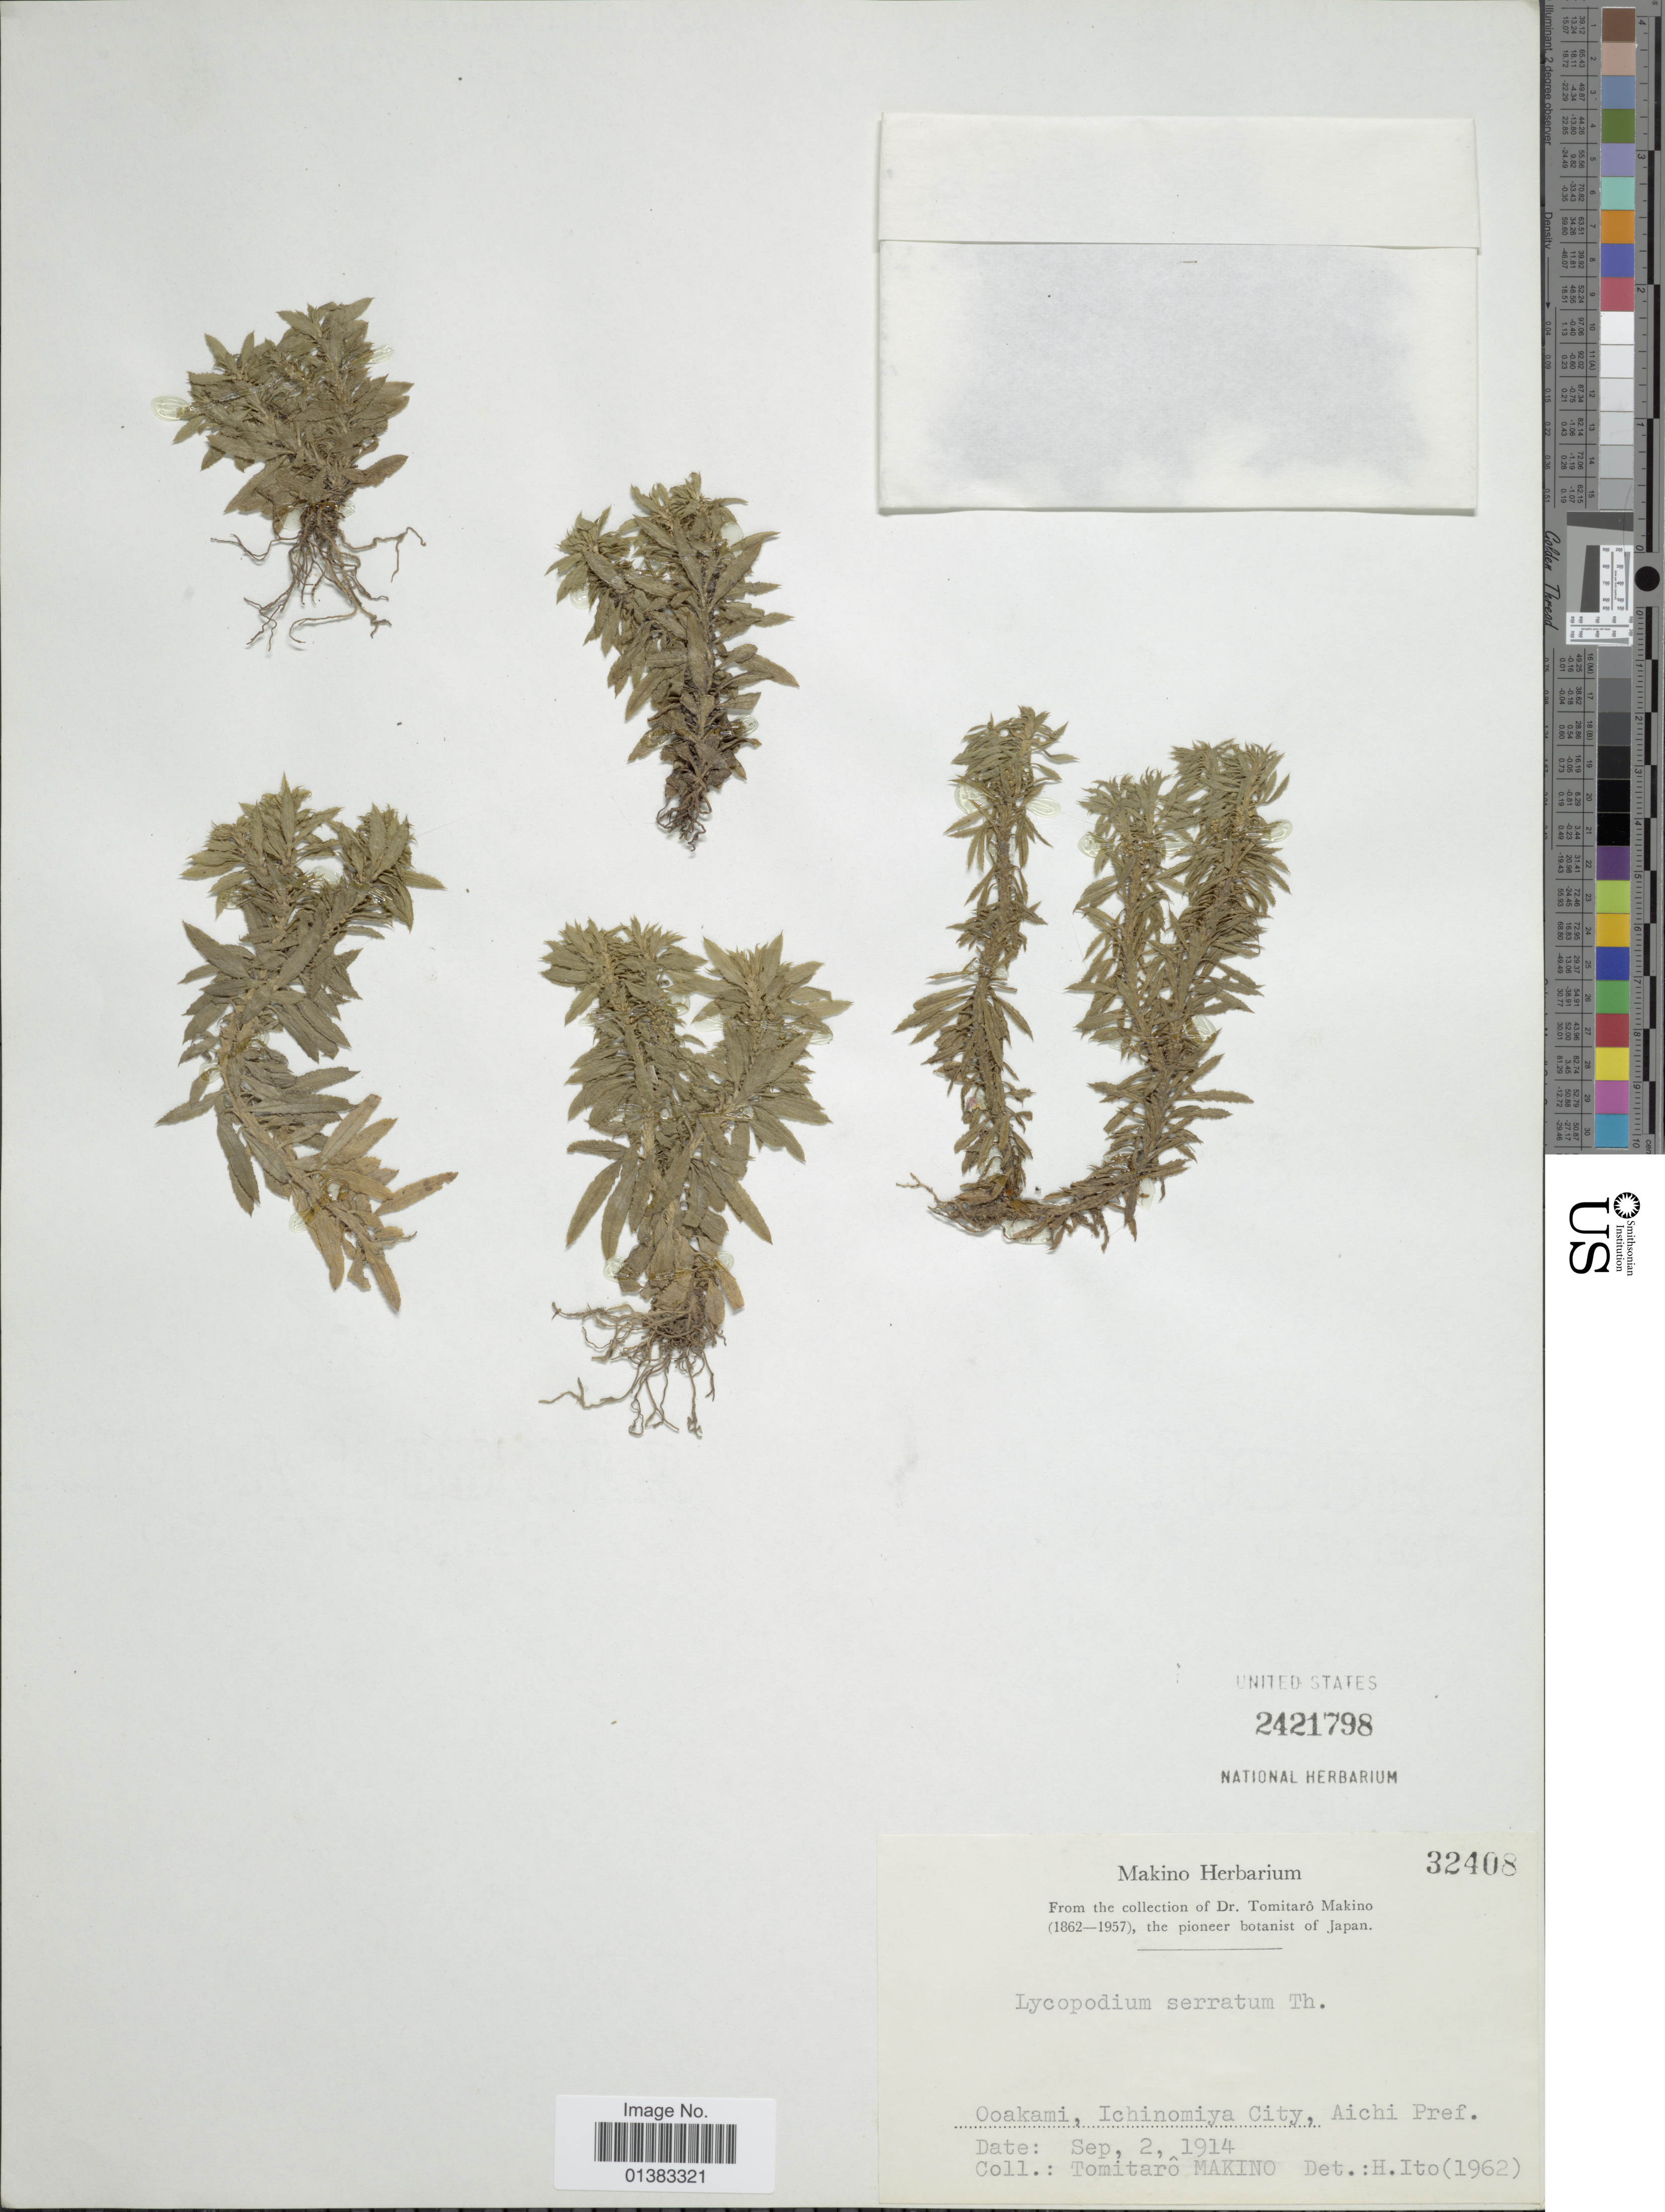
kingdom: Plantae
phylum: Tracheophyta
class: Lycopodiopsida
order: Lycopodiales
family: Lycopodiaceae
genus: Huperzia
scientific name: Huperzia serrata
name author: (Thunb.) Trevis.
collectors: T. Makino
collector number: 32408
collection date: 1914-09-02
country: Japan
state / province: Aiti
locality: Ooakami, Ichinomiya City, Aichi Pref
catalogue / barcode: US 2421798